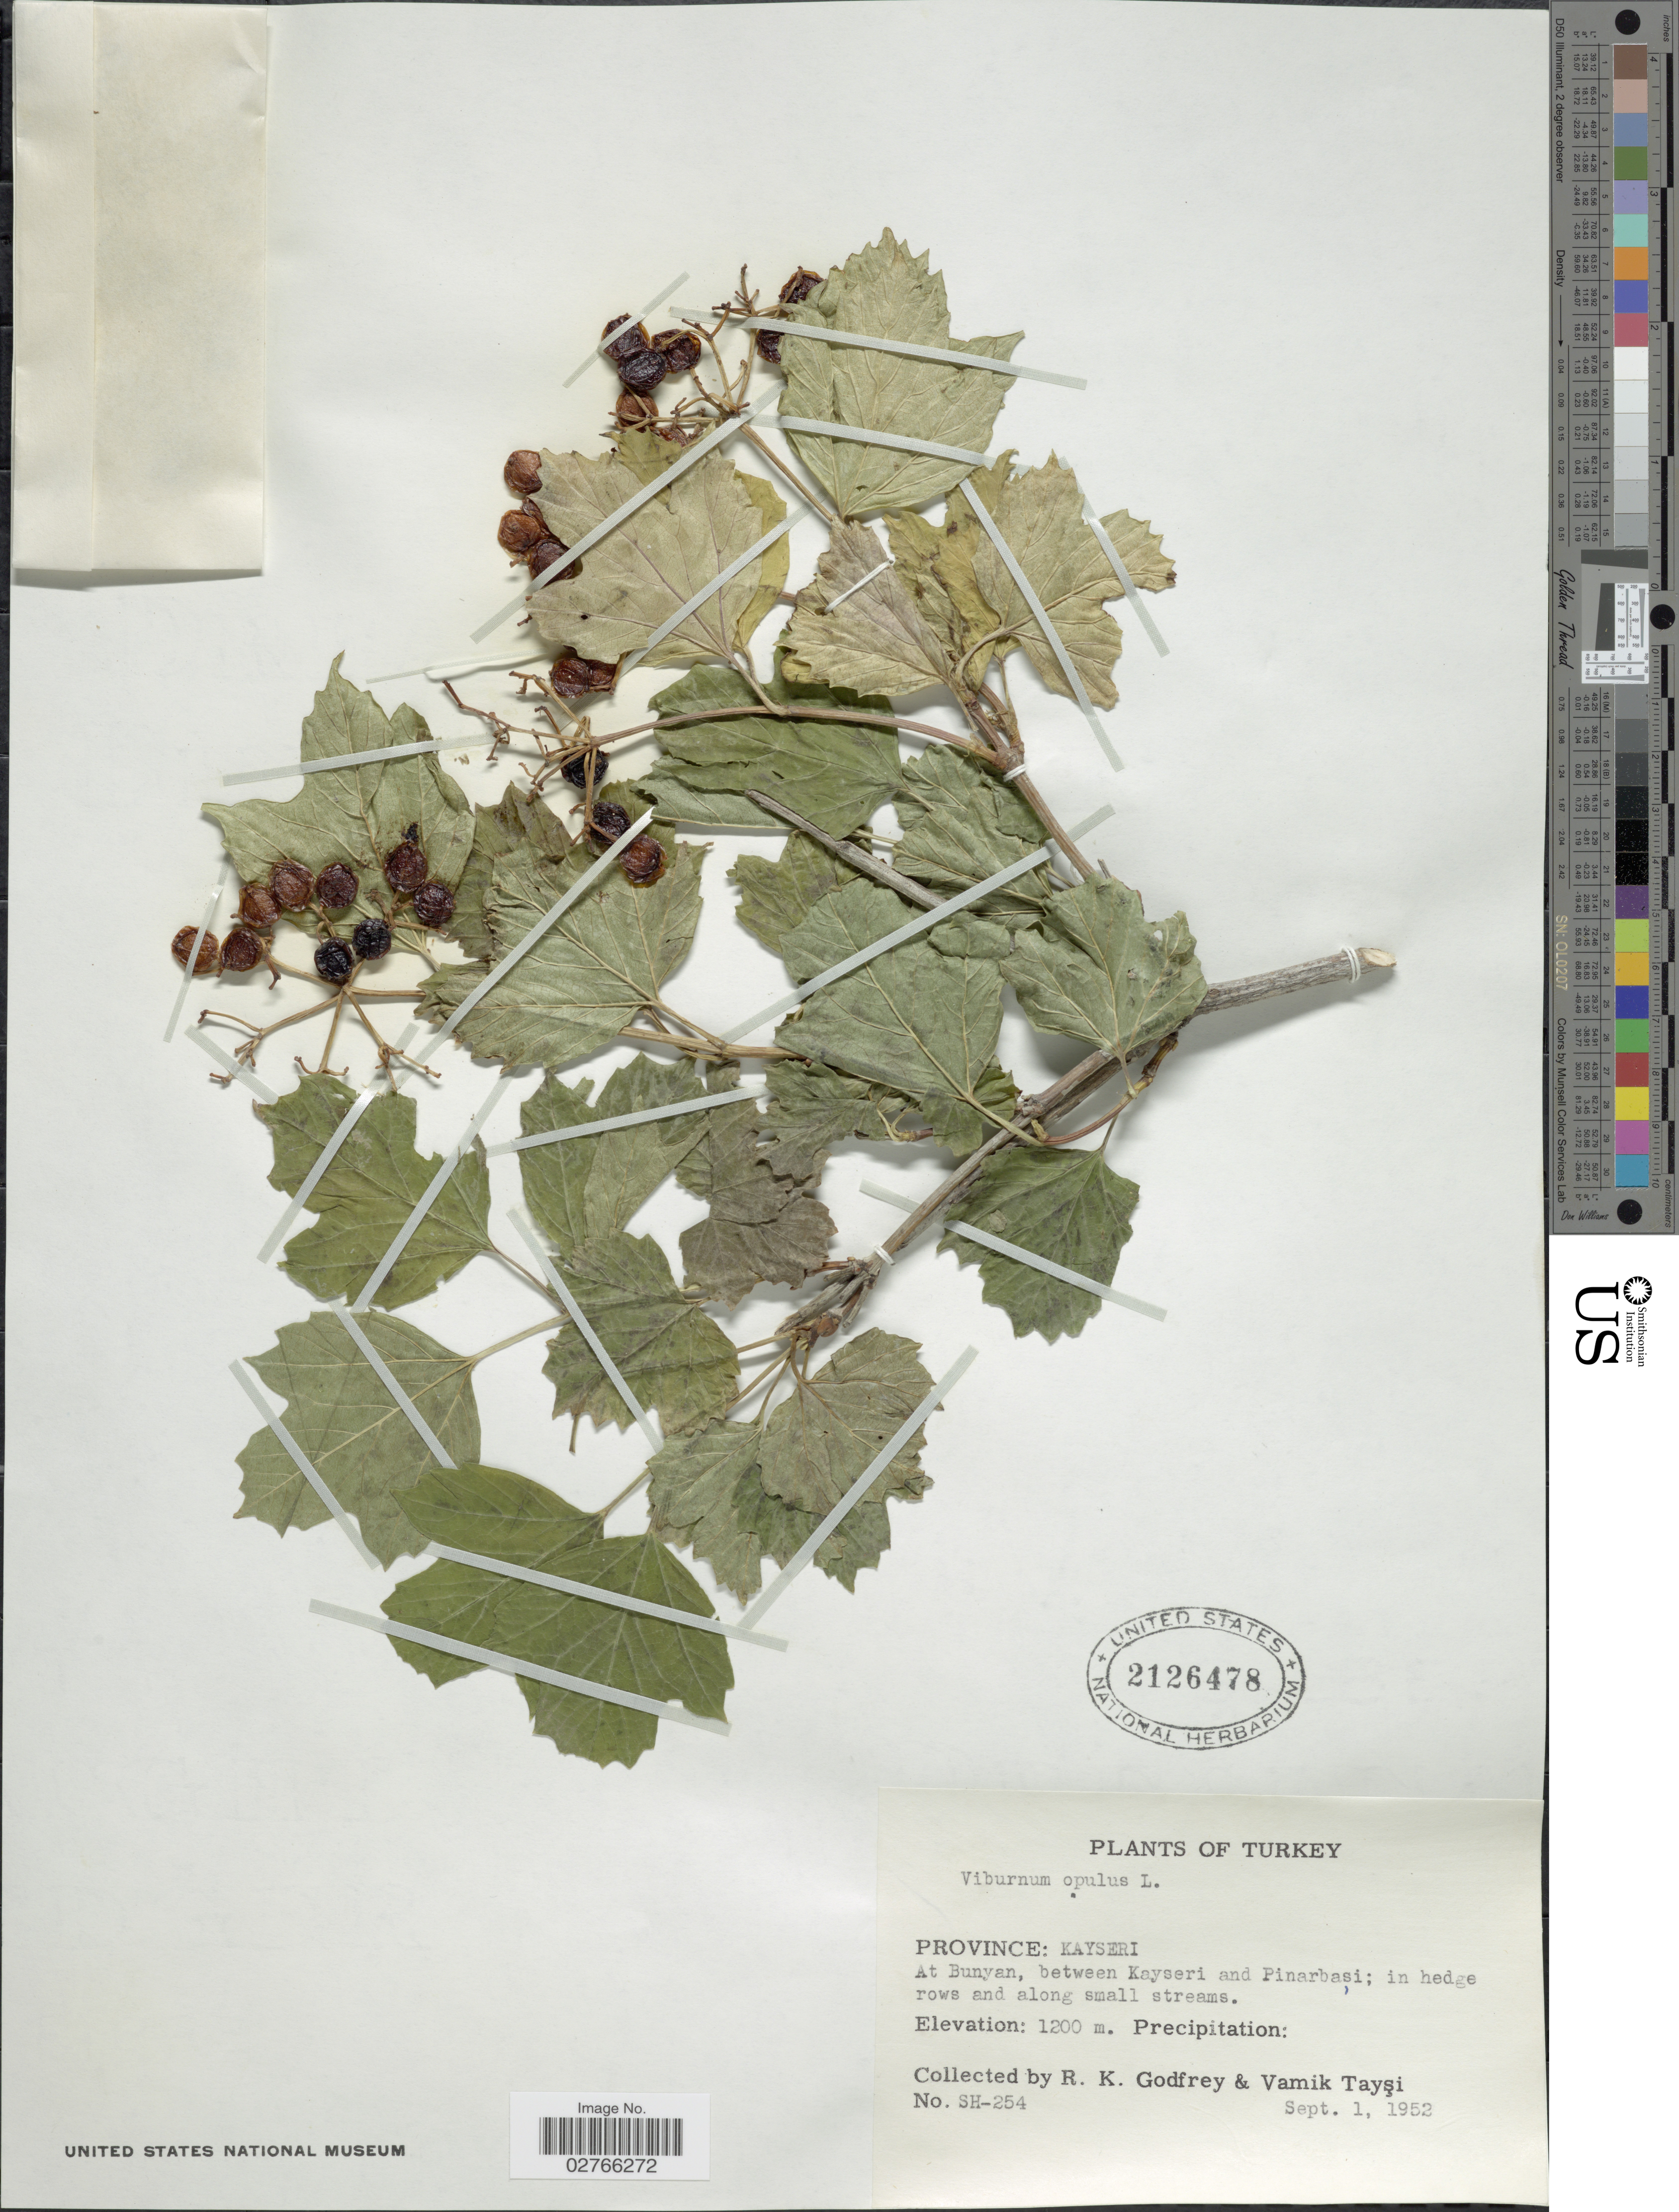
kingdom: Plantae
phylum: Tracheophyta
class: Magnoliopsida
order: Dipsacales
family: Viburnaceae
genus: Viburnum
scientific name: Viburnum opulus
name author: L.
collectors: R. K. Godfrey & V. Taysi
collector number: SH-254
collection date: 1952-09-01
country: Turkey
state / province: Kayseri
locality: Province: Kayseri, At Bunyan, between Kayseri and Pinarbasi.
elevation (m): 1200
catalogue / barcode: US 2126478